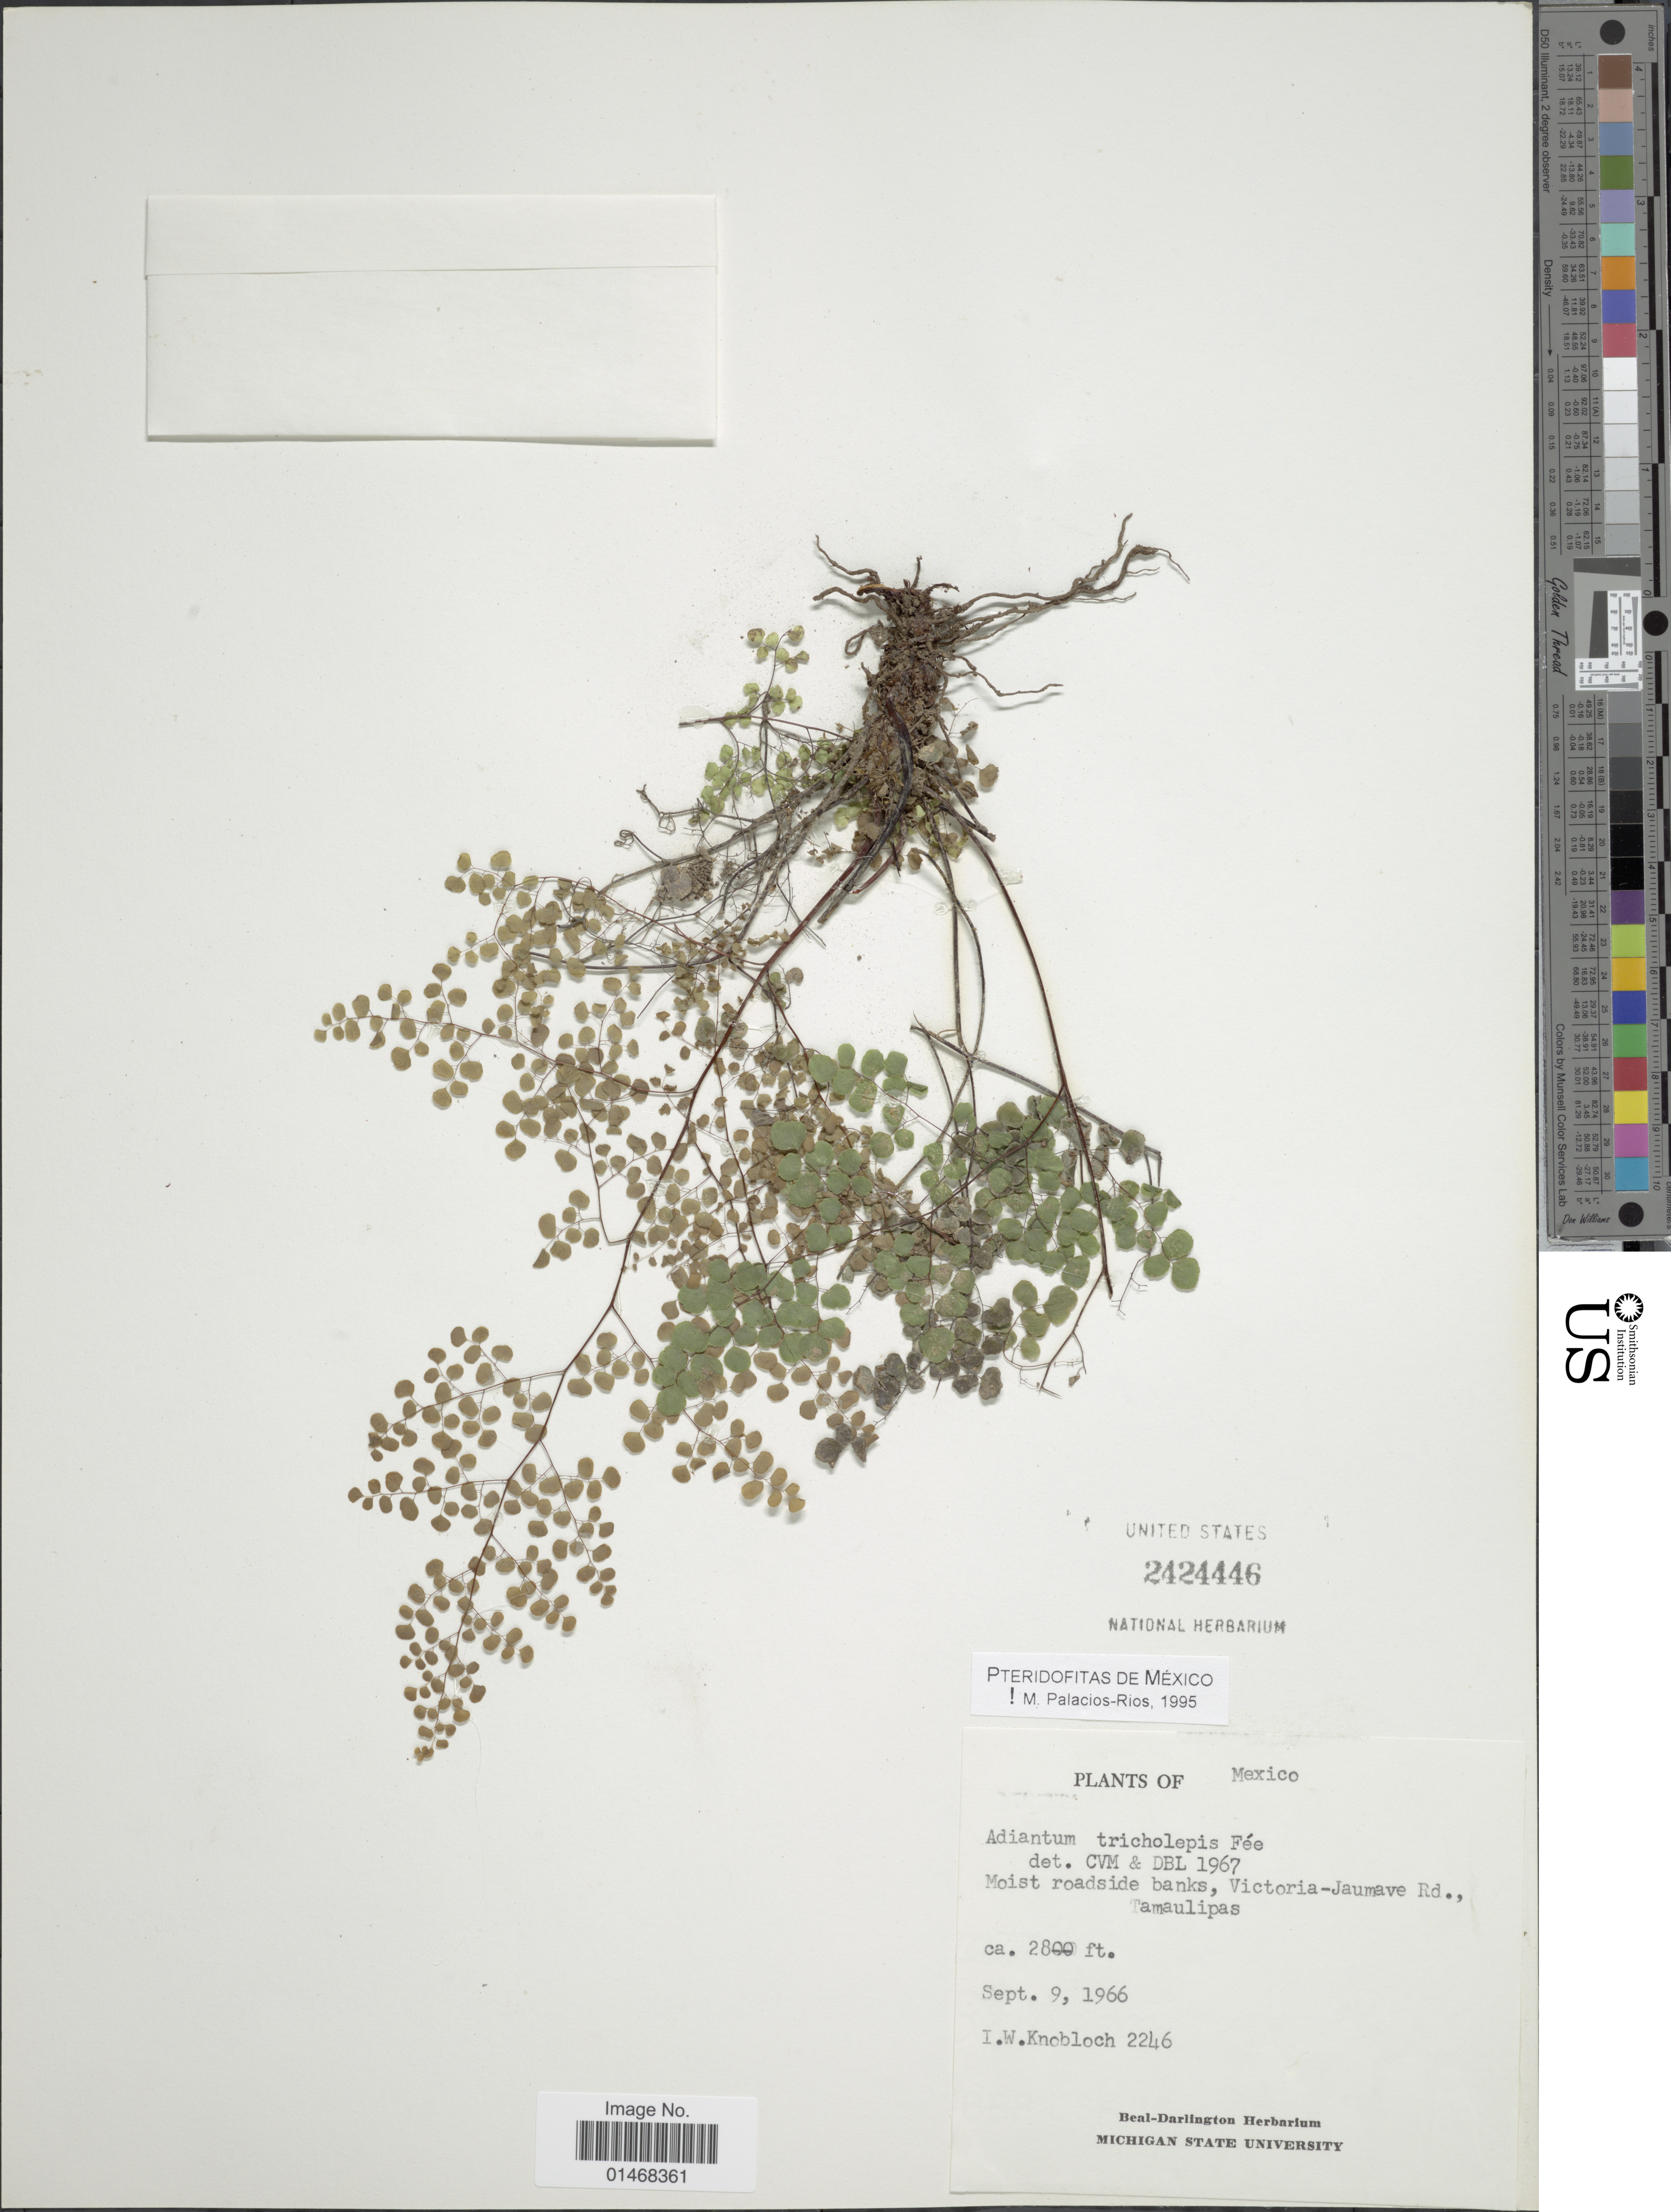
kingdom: Plantae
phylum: Tracheophyta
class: Polypodiopsida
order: Polypodiales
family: Pteridaceae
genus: Adiantum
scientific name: Adiantum tricholepis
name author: Fée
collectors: I. W. Knobloch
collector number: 2246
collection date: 1966-09-09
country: Mexico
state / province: Tamaulipas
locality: Moist roadside banks, Victoria-Jaumave Rd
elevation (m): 853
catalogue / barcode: US 2424446